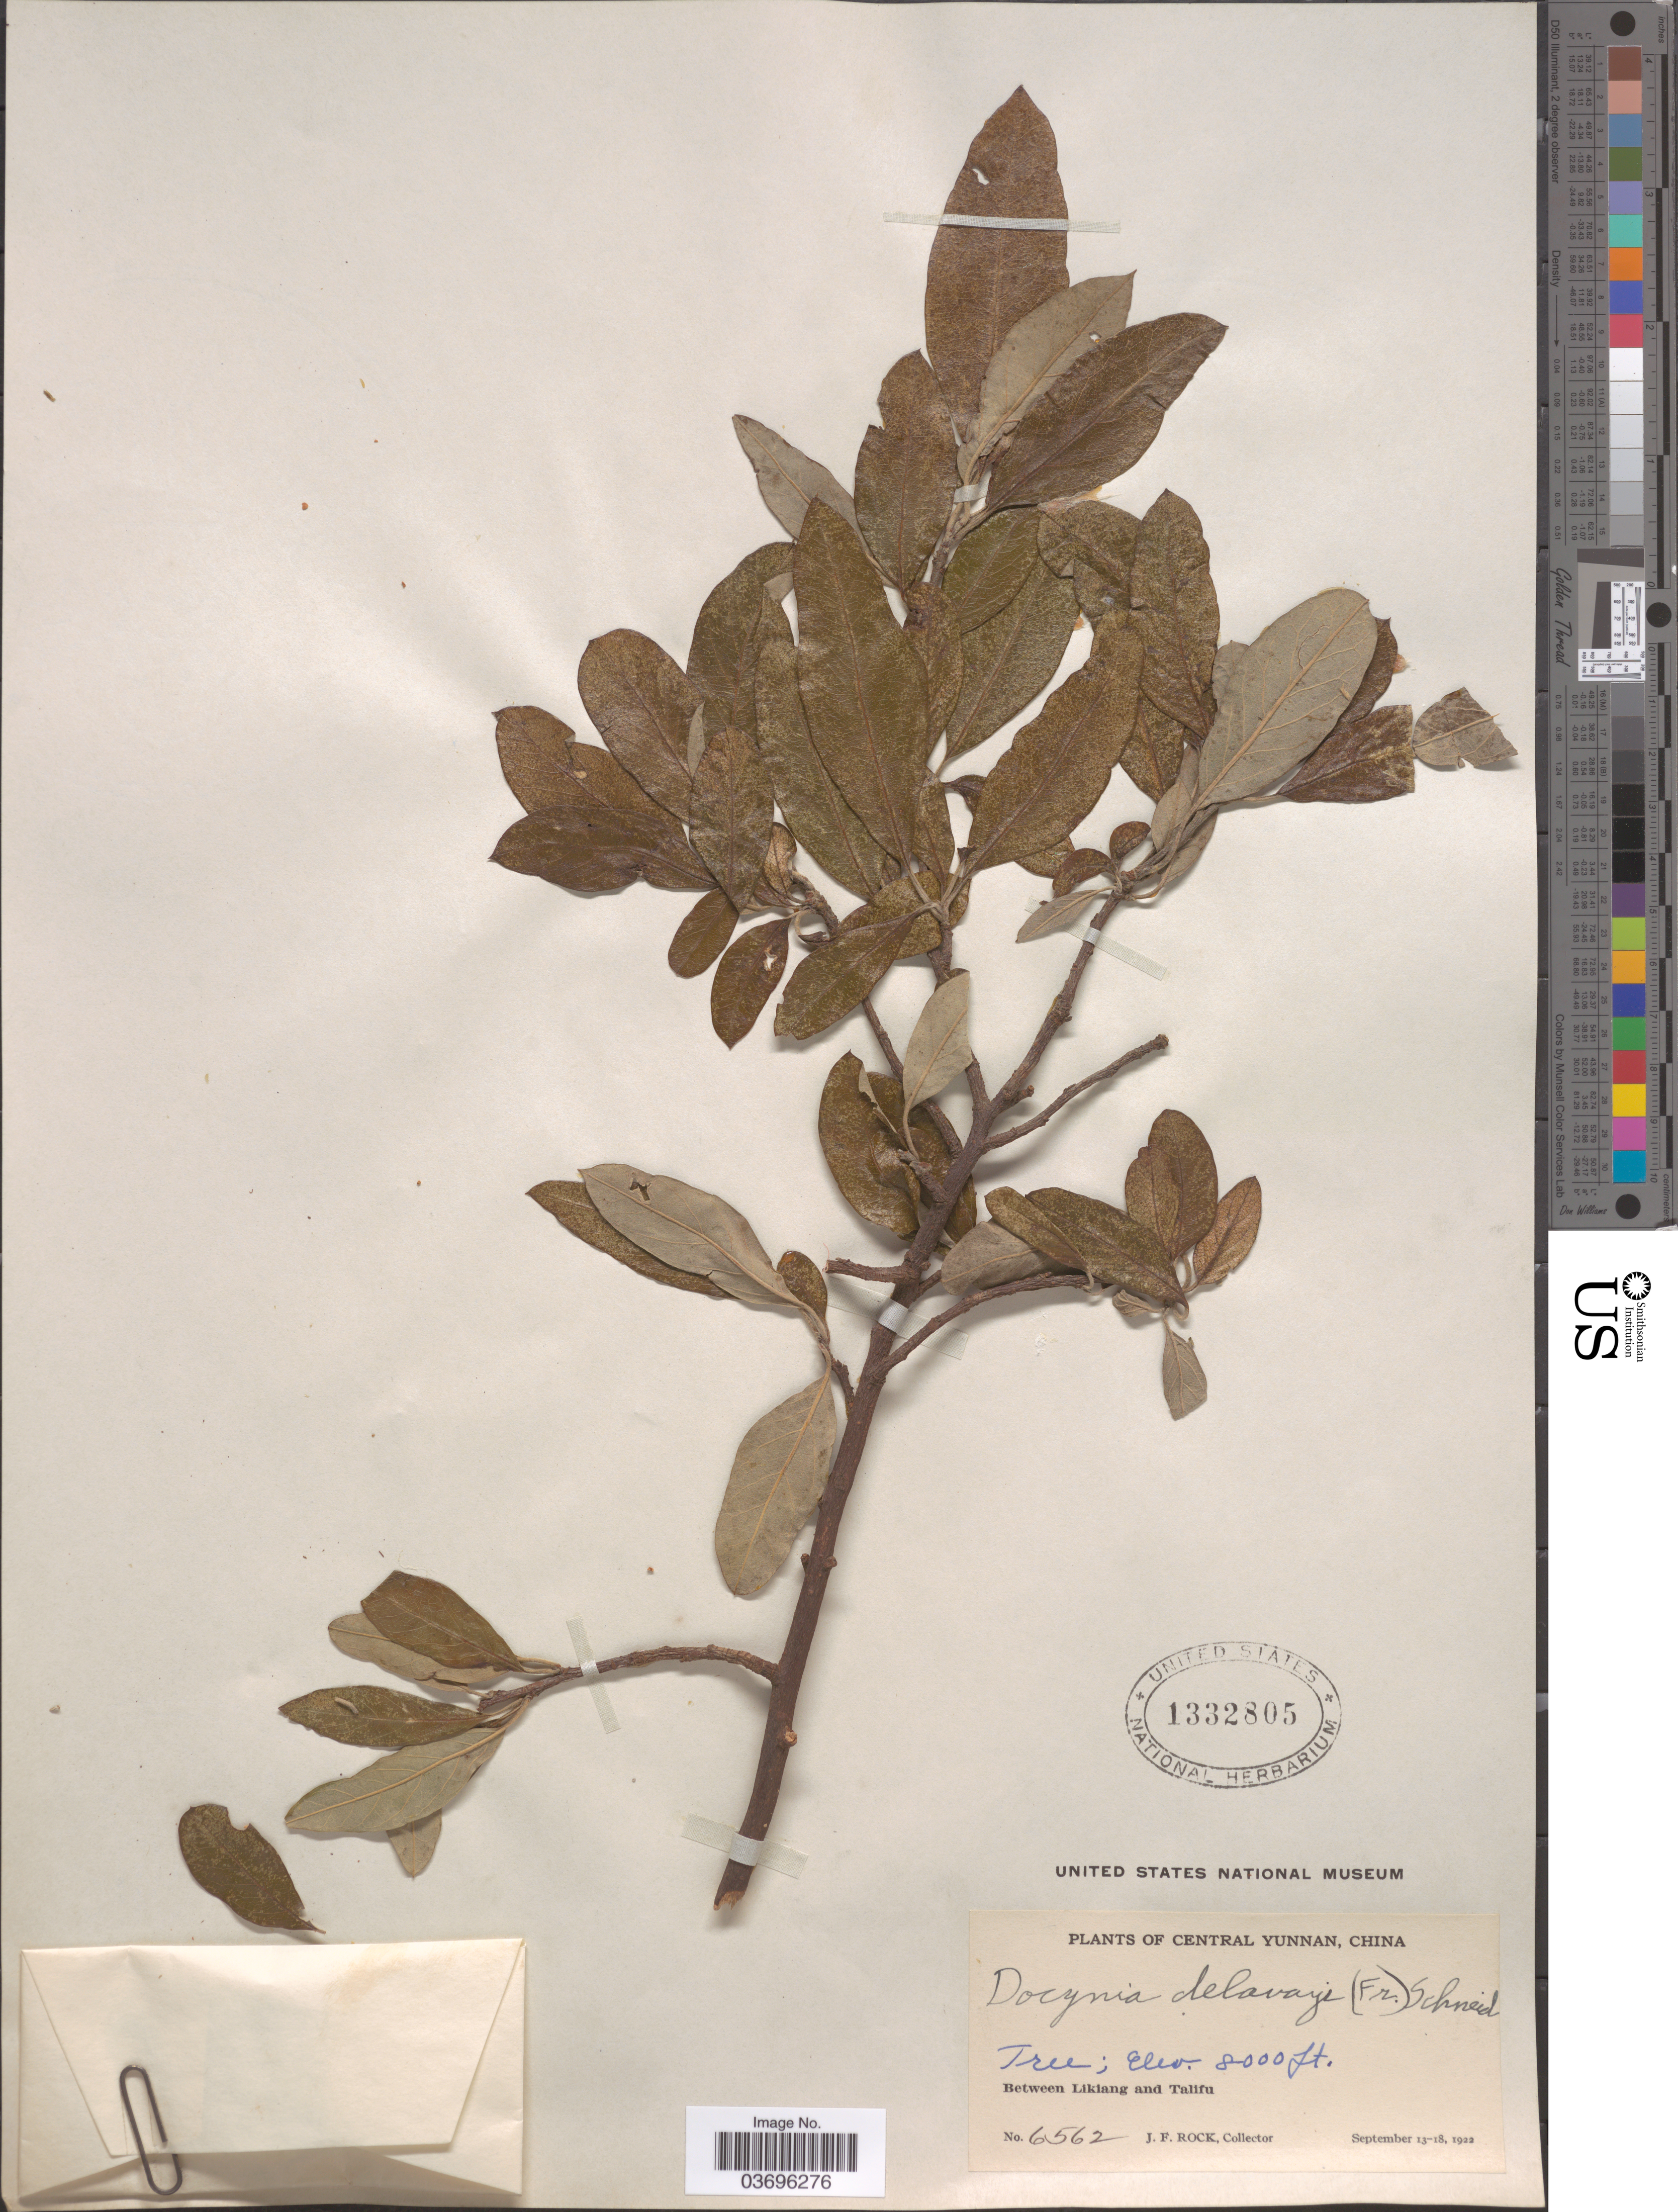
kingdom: Plantae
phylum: Tracheophyta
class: Magnoliopsida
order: Rosales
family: Rosaceae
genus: Docynia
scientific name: Docynia delavayi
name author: C.K. Schneid.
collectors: J. Rock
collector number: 6562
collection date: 1922-09-13/1922-09-18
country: China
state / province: Yunnan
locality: Central Yunnan. Between Likiang and Talifu.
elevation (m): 2438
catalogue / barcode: US 1332805